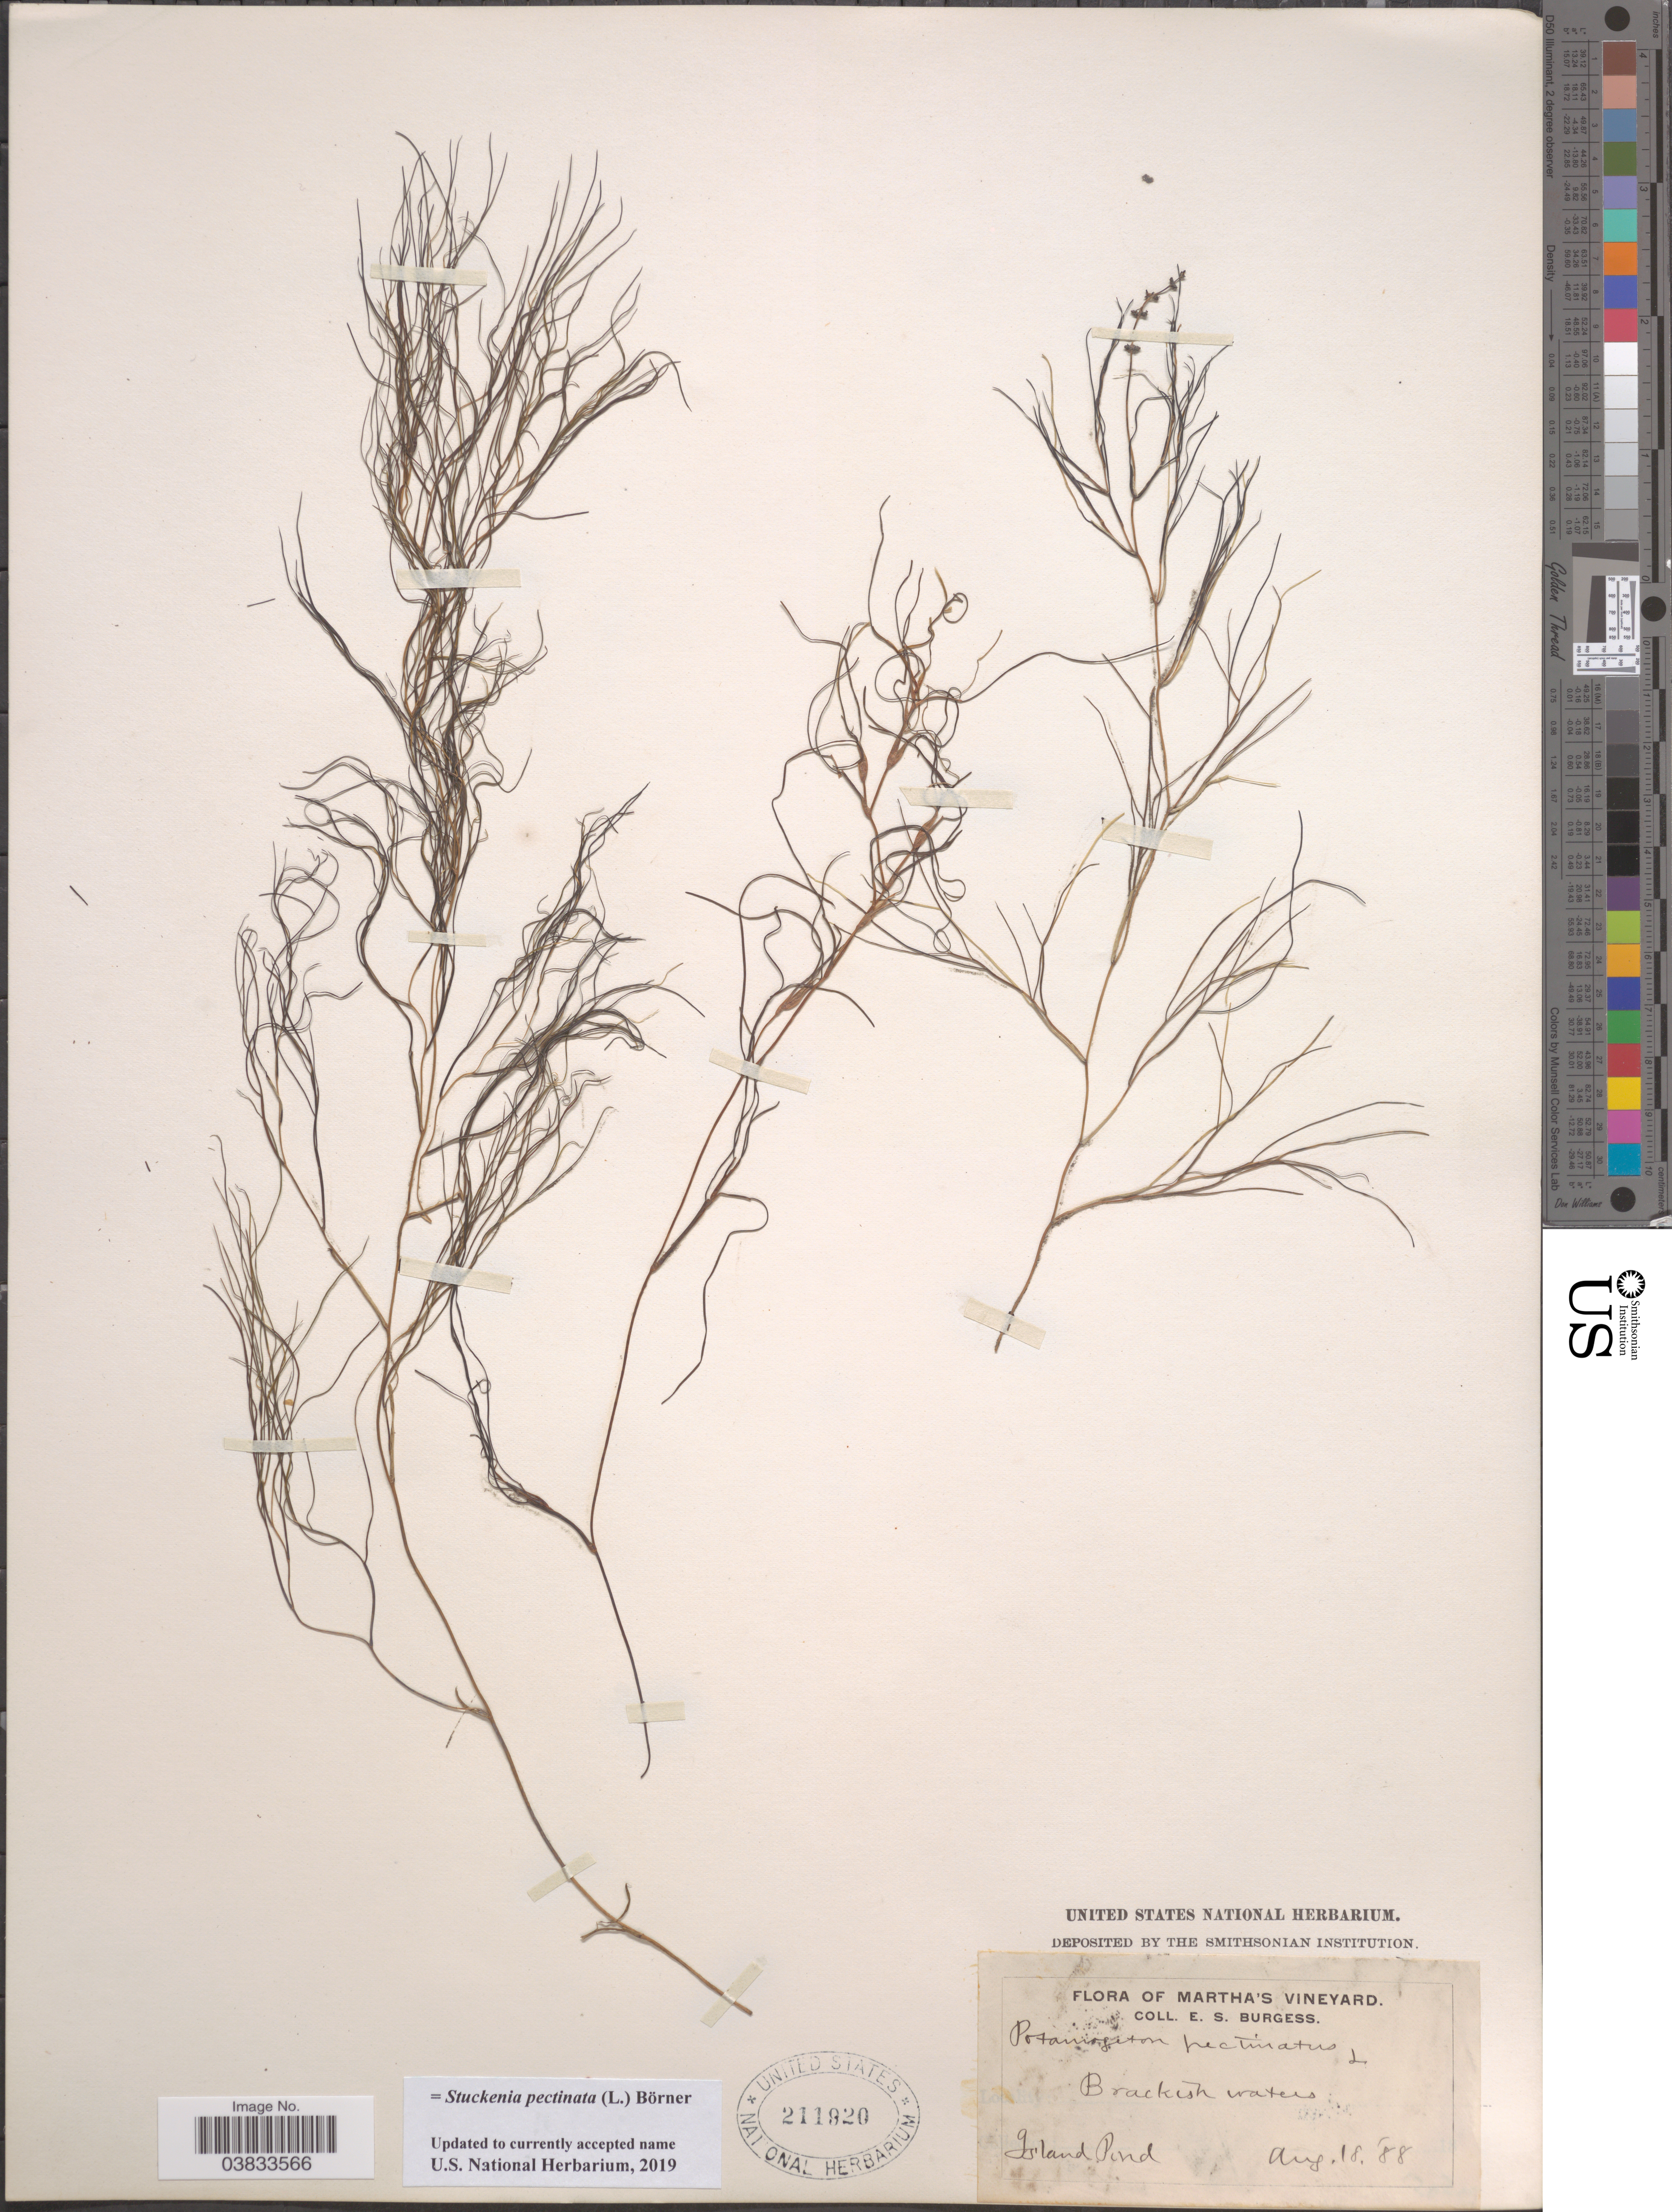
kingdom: Plantae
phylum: Tracheophyta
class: Liliopsida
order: Alismatales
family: Potamogetonaceae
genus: Stuckenia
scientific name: Stuckenia pectinata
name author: (L.) Börner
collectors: E. Burgess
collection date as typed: Transcribed d/m/y: 18/8/88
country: United States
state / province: Massachusetts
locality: Martha's Vineyard. Island Pond.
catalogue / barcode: US 211920